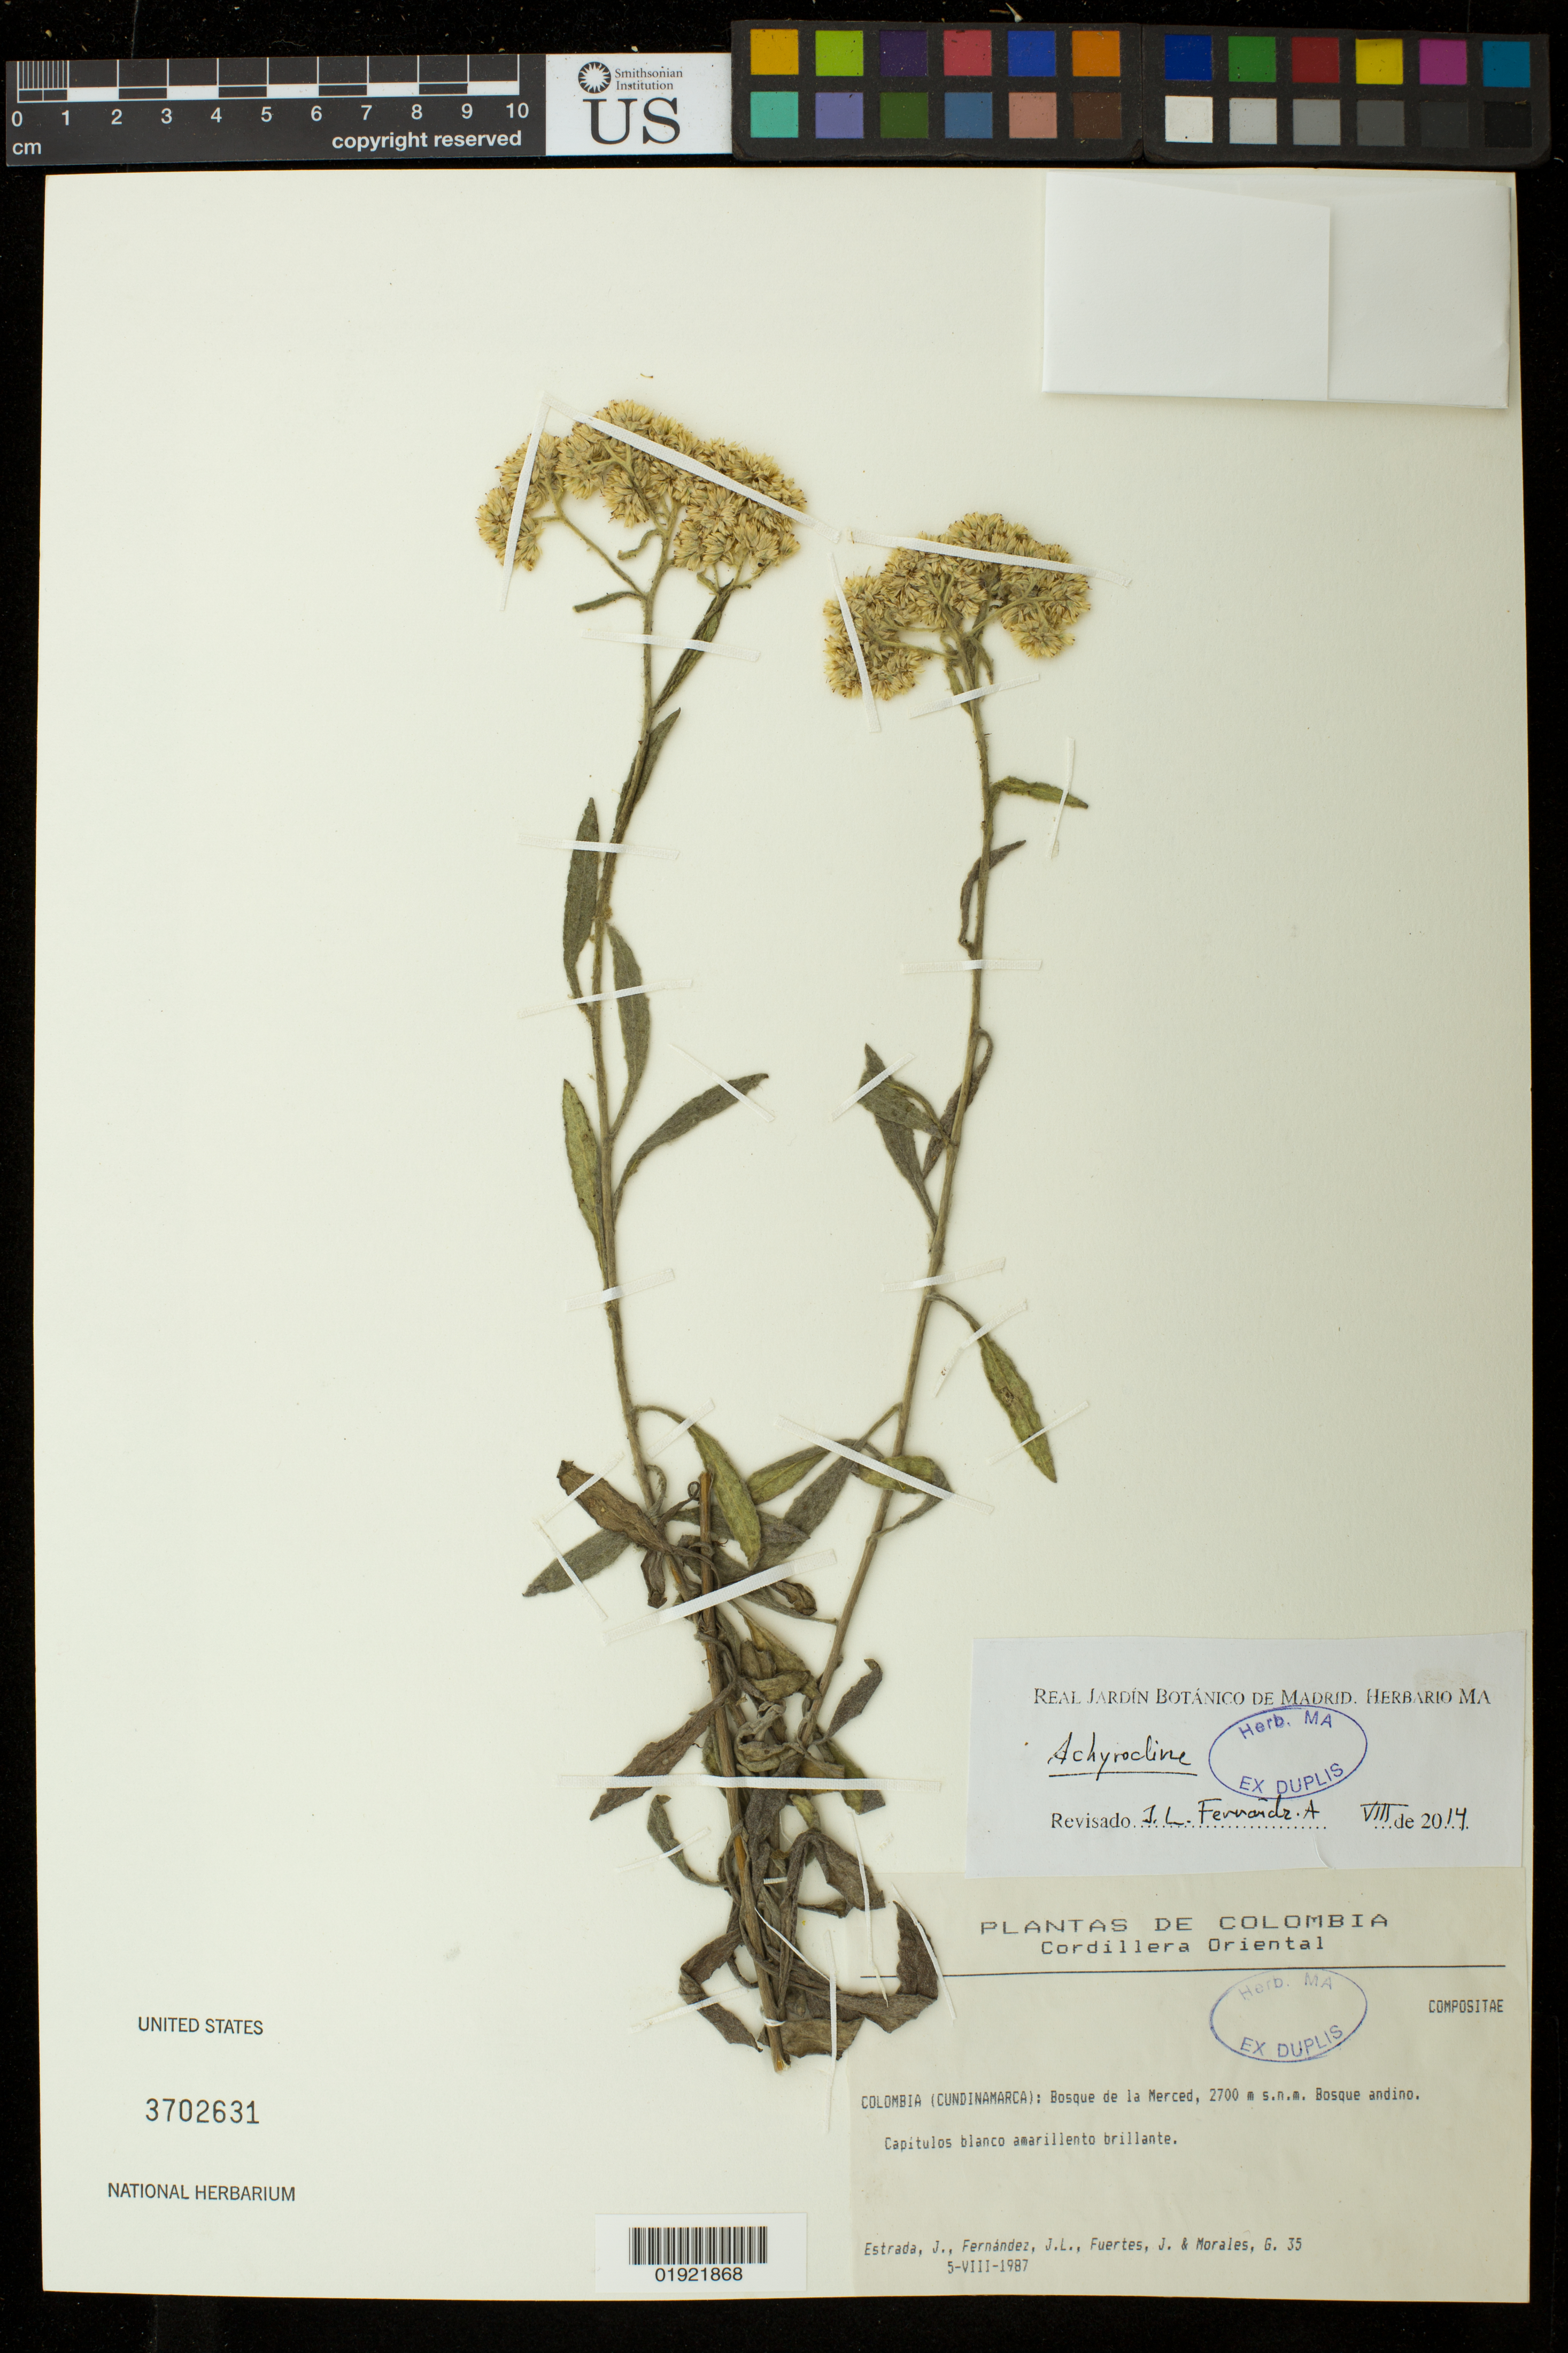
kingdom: Plantae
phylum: Tracheophyta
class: Magnoliopsida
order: Asterales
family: Asteraceae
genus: Achyrocline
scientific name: Achyrocline sp.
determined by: Fernández-Alonso, J. L.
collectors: J. Estrada, J. Fernandez, J. Fuertes & G. Morales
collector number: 35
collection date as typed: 5-VIII-1987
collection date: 1987-08-05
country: Colombia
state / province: Cundinamarca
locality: Bosque de la Merced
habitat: bosque andino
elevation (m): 2700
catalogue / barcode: US 3702631